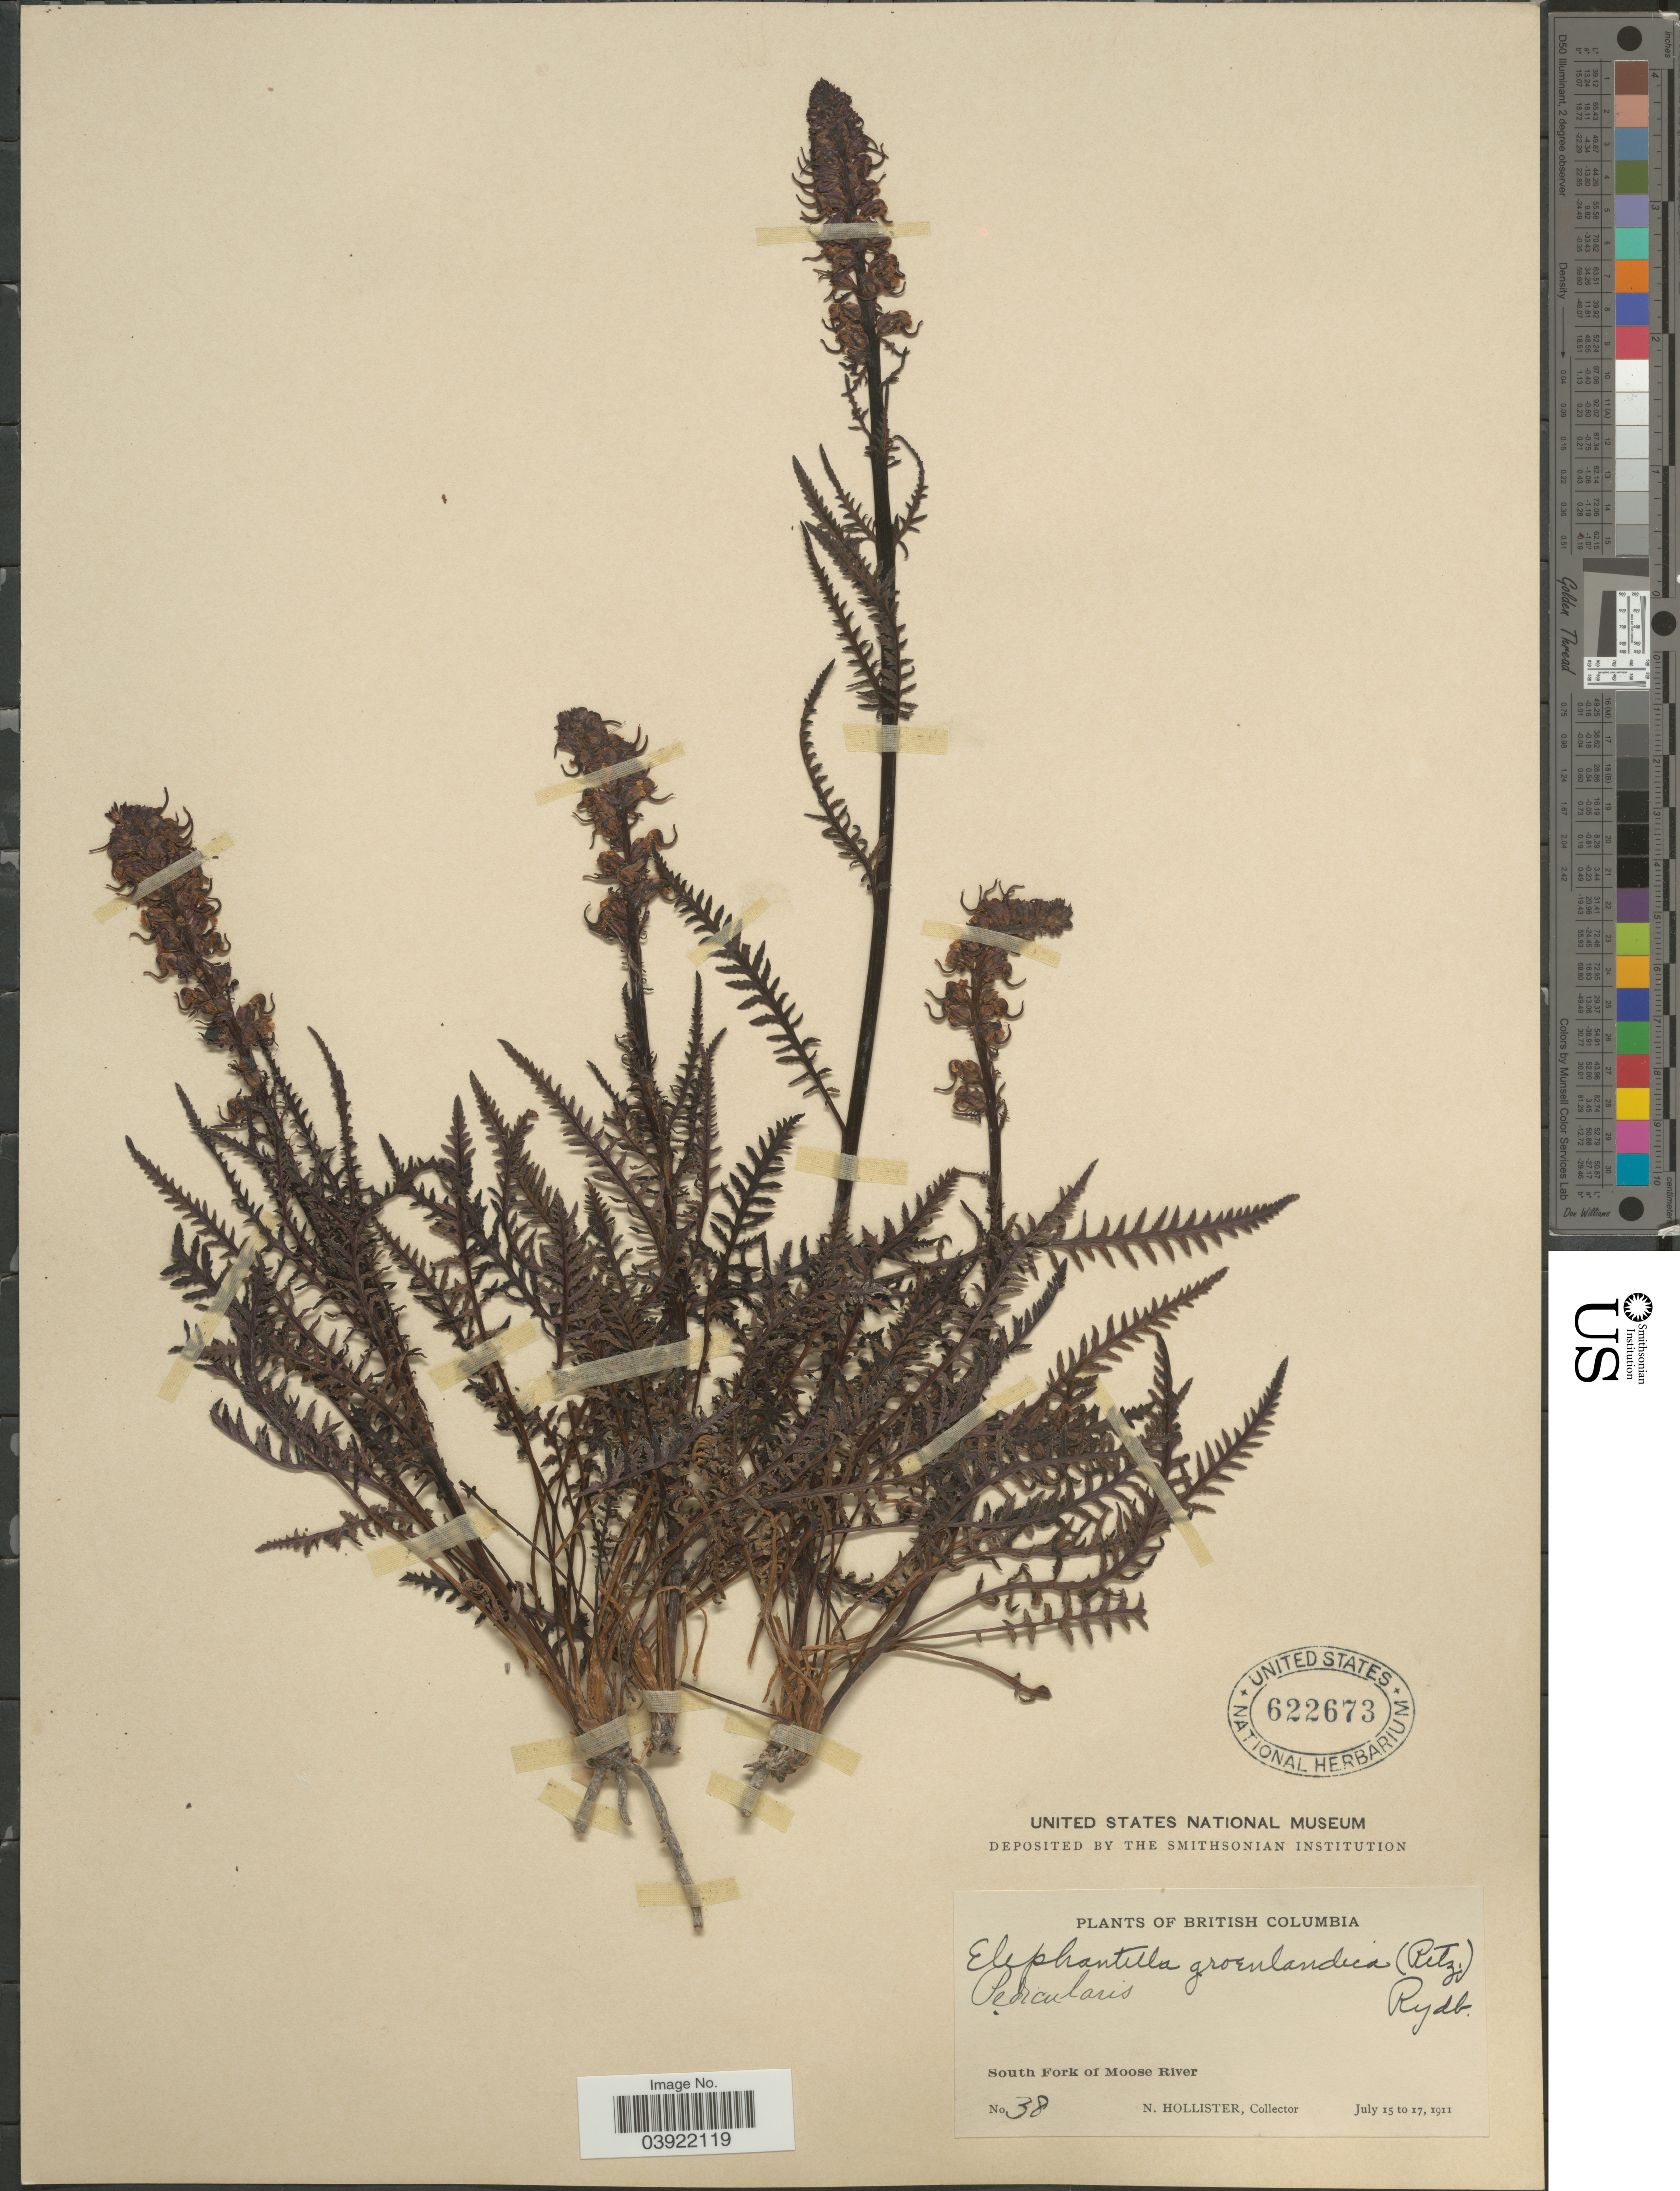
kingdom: Plantae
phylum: Tracheophyta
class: Magnoliopsida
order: Lamiales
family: Orobanchaceae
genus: Pedicularis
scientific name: Pedicularis groenlandica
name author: Retz.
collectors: N. Hollister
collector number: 38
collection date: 1911-07-15/1911-07-17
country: Canada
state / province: British Columbia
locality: South Fork of Moose River.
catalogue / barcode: US 622673